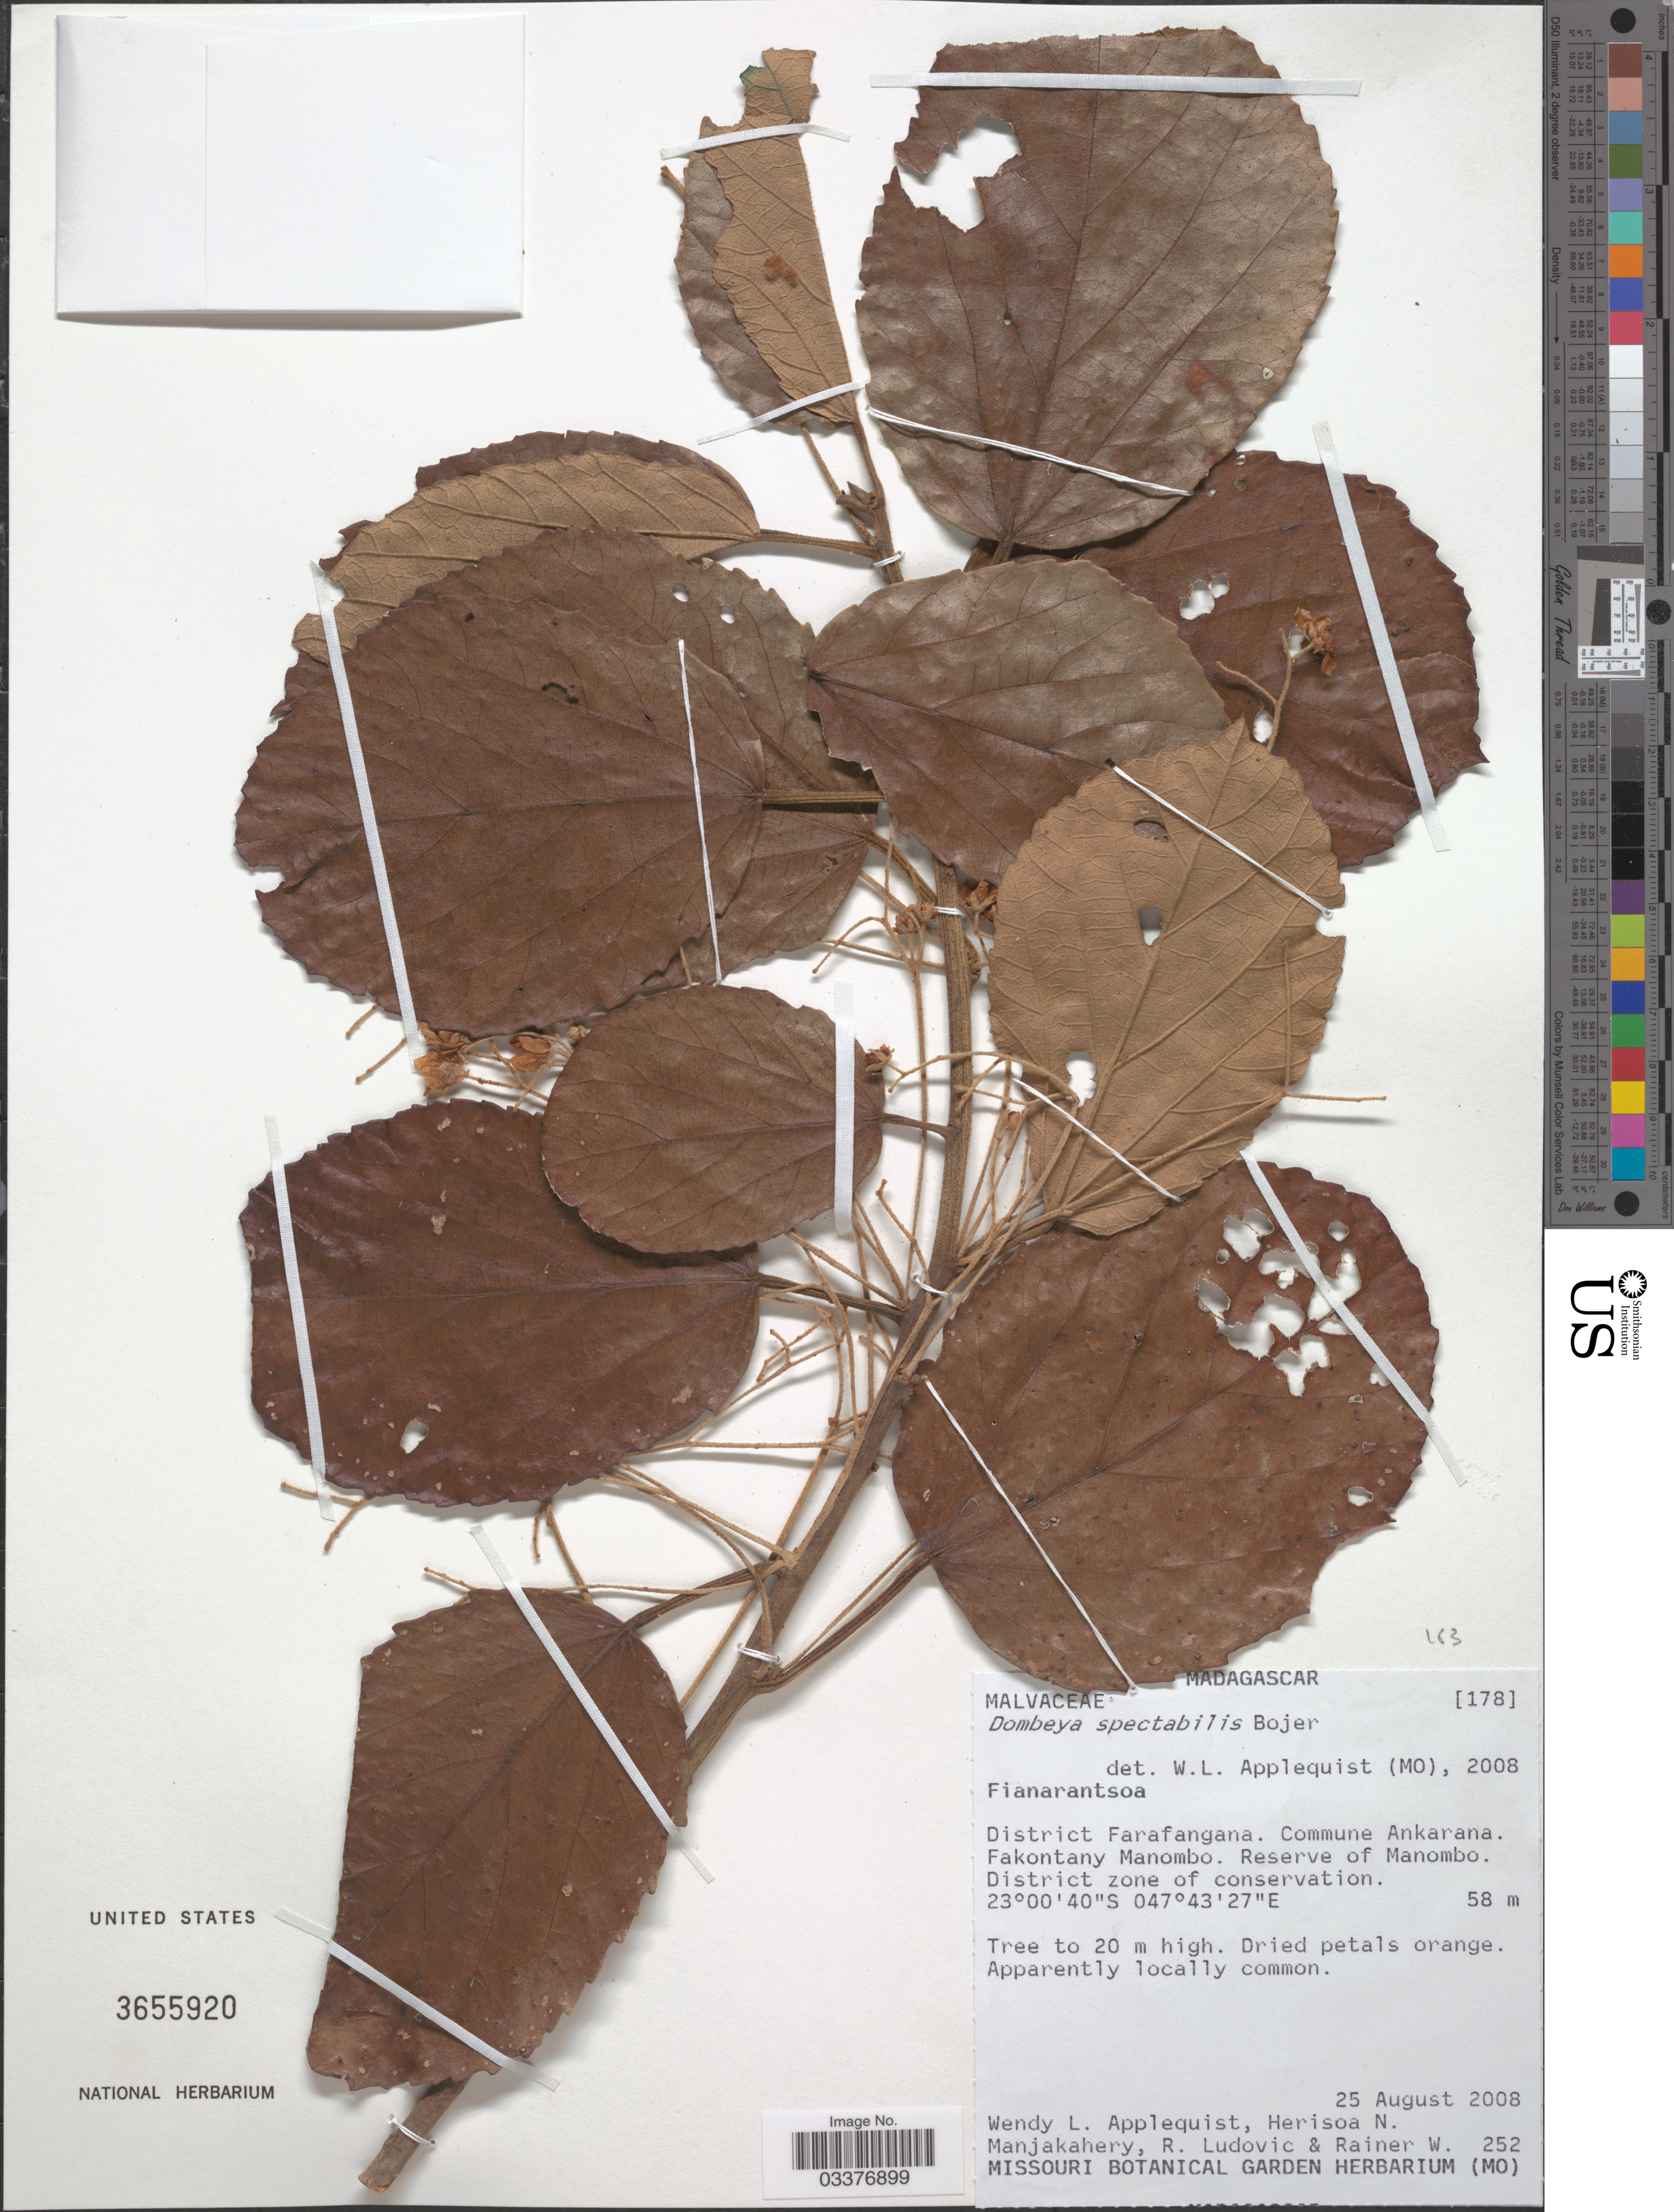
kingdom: Plantae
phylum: Tracheophyta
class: Magnoliopsida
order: Malvales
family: Malvaceae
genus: Dombeya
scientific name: Dombeya spectabilis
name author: Bojer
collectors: W. Applequist, H. N. Manjakahery, R. Ludovic & W. Rainer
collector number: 252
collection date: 2008-08-25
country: Madagascar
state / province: Atsimo-Atsinanana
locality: District Farafangana. Commune Ankarana. Fakontany Manombo. Reserve of Manombo. District zone of conservation.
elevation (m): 58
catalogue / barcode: US 3655920